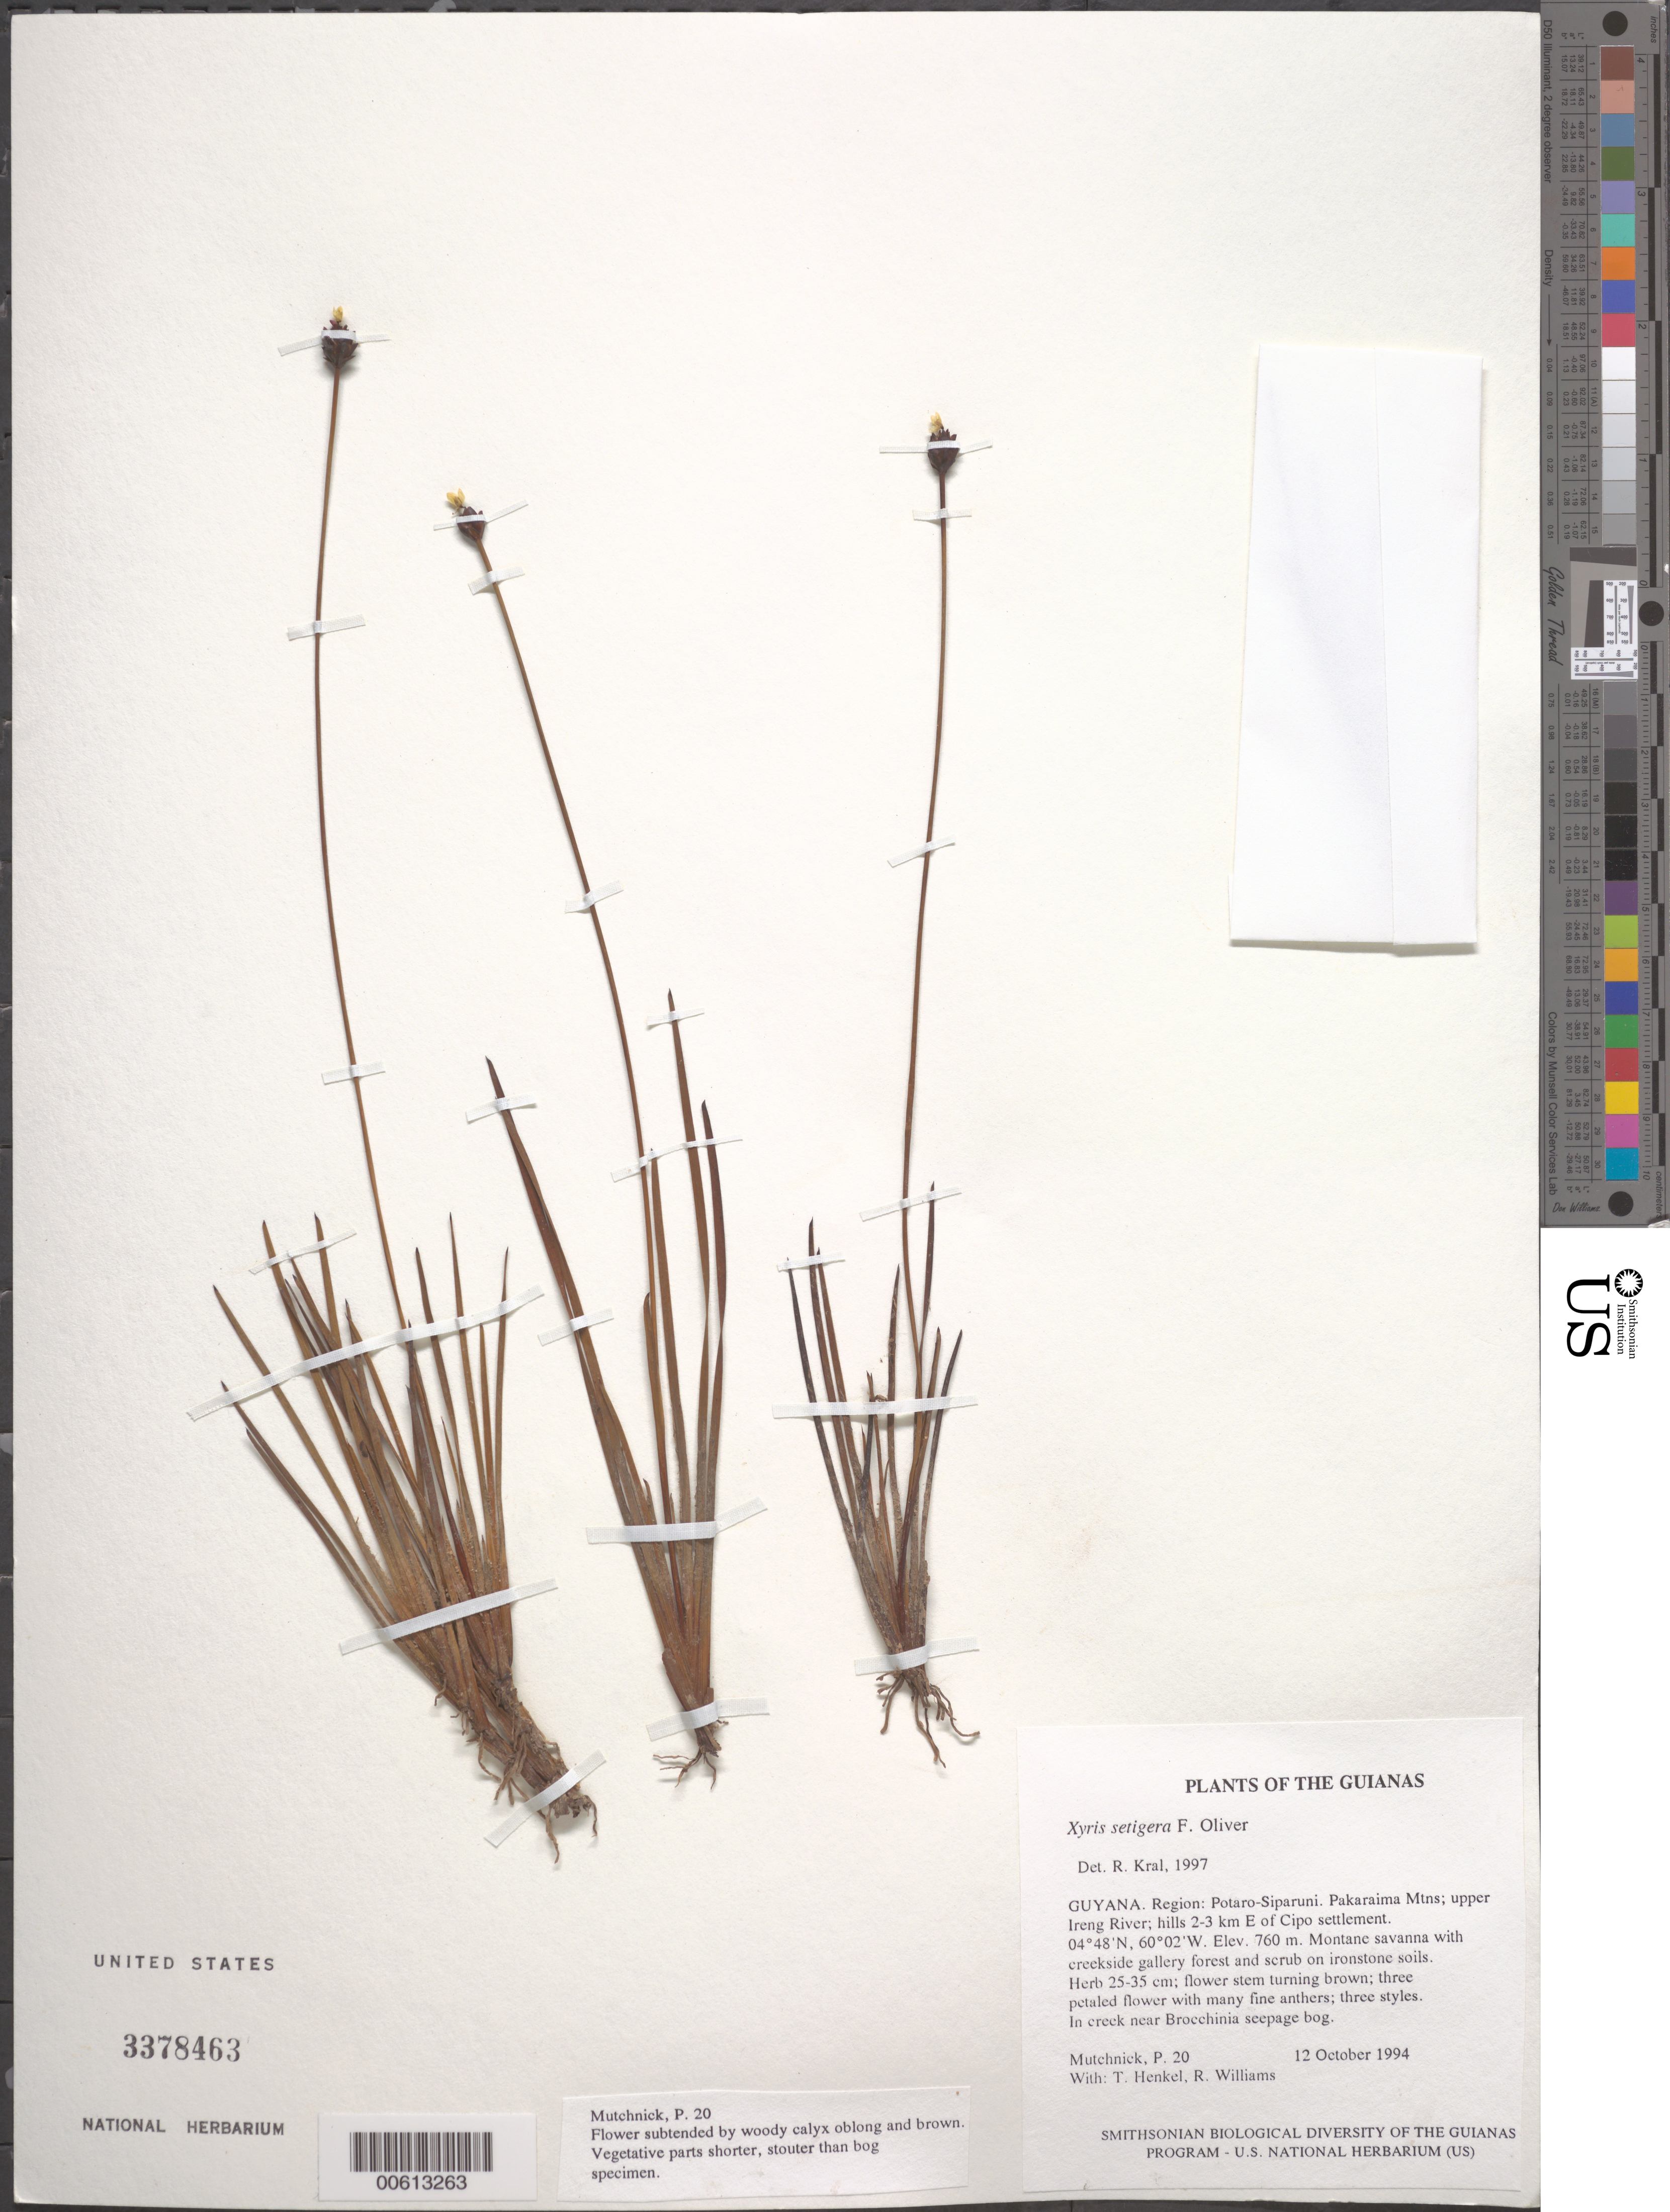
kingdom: Plantae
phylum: Tracheophyta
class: Liliopsida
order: Poales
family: Xyridaceae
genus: Xyris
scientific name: Xyris setigera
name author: Oliv.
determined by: Kral, Robert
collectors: P. Mutchnick, T. Henkel & R. Williams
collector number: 20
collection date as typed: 12 October 1994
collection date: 1994-10-12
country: Guyana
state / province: Potaro-Siparuni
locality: Pakaraima Mtns; upper Ireng River; hills 2-3 km E of Cipo settlement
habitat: Montane savanna with creekside gallery forest and scrub on ironstone soils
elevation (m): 760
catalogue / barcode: US 3378463